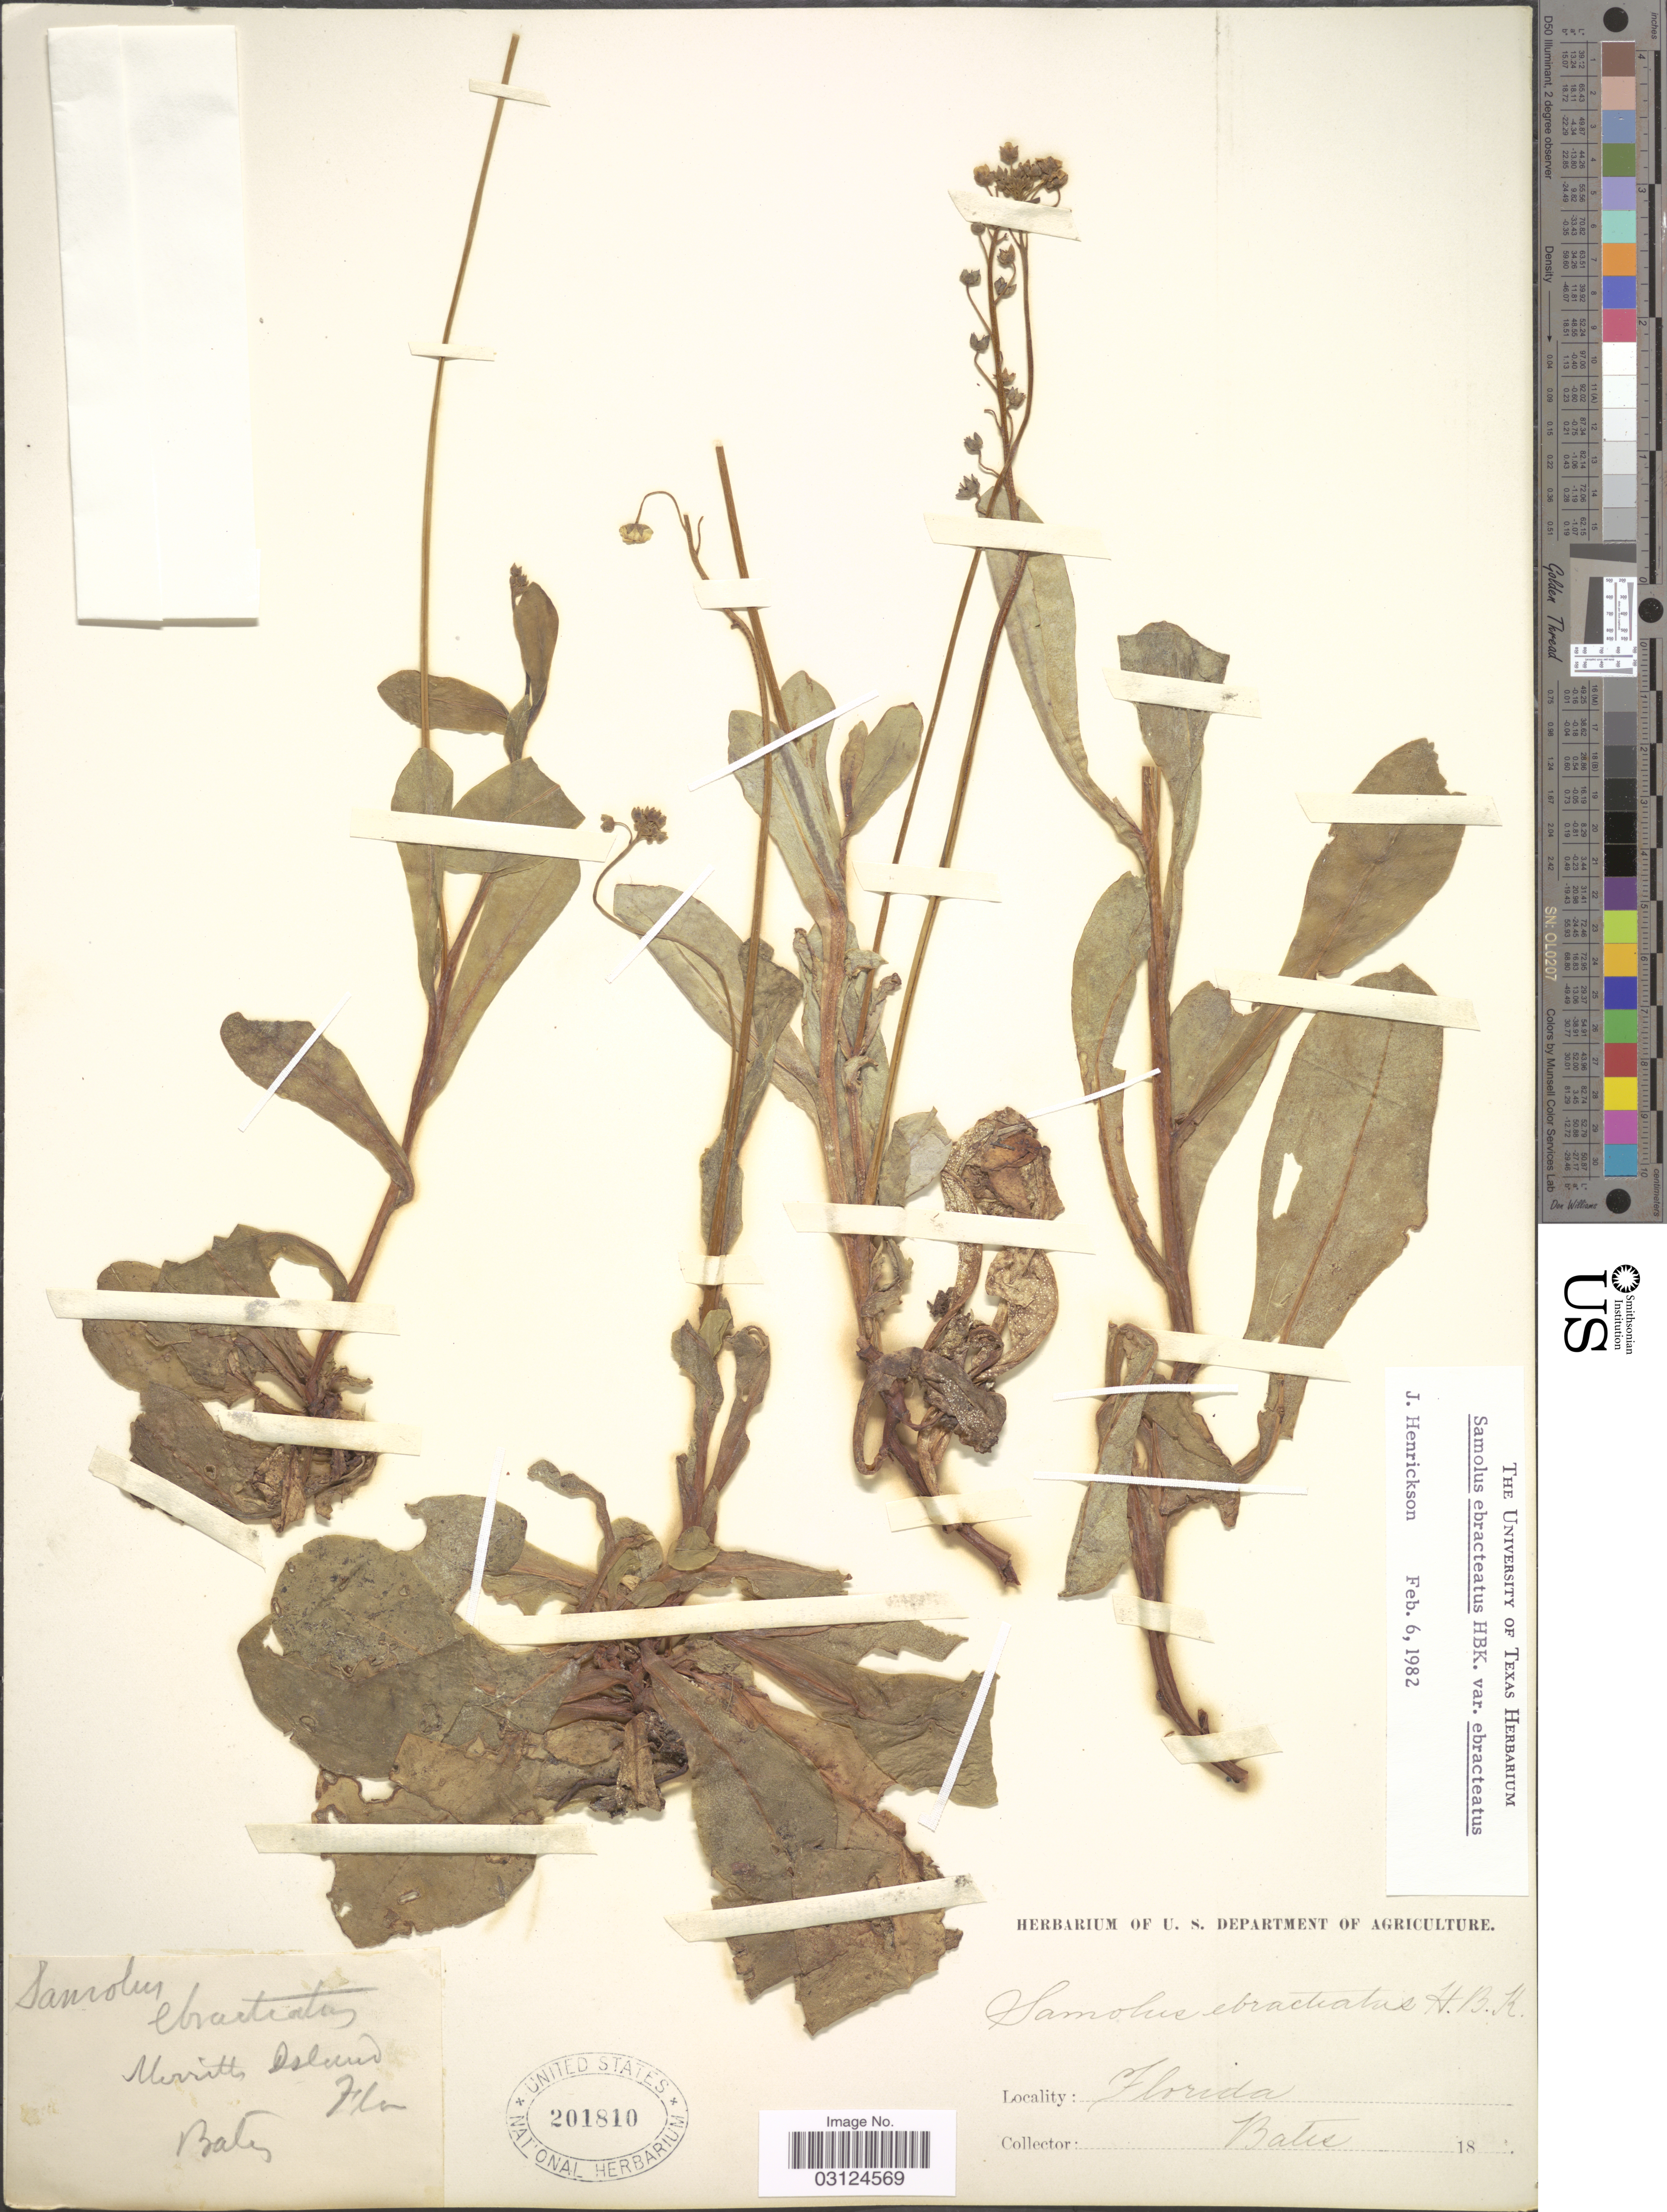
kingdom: Plantae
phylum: Tracheophyta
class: Magnoliopsida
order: Ericales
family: Primulaceae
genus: Samolus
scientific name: Samolus ebracteatus subsp. ebracteatus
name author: Kunth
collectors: Bates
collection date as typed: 18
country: United States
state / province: Florida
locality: Merritts Island.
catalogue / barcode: US 201810